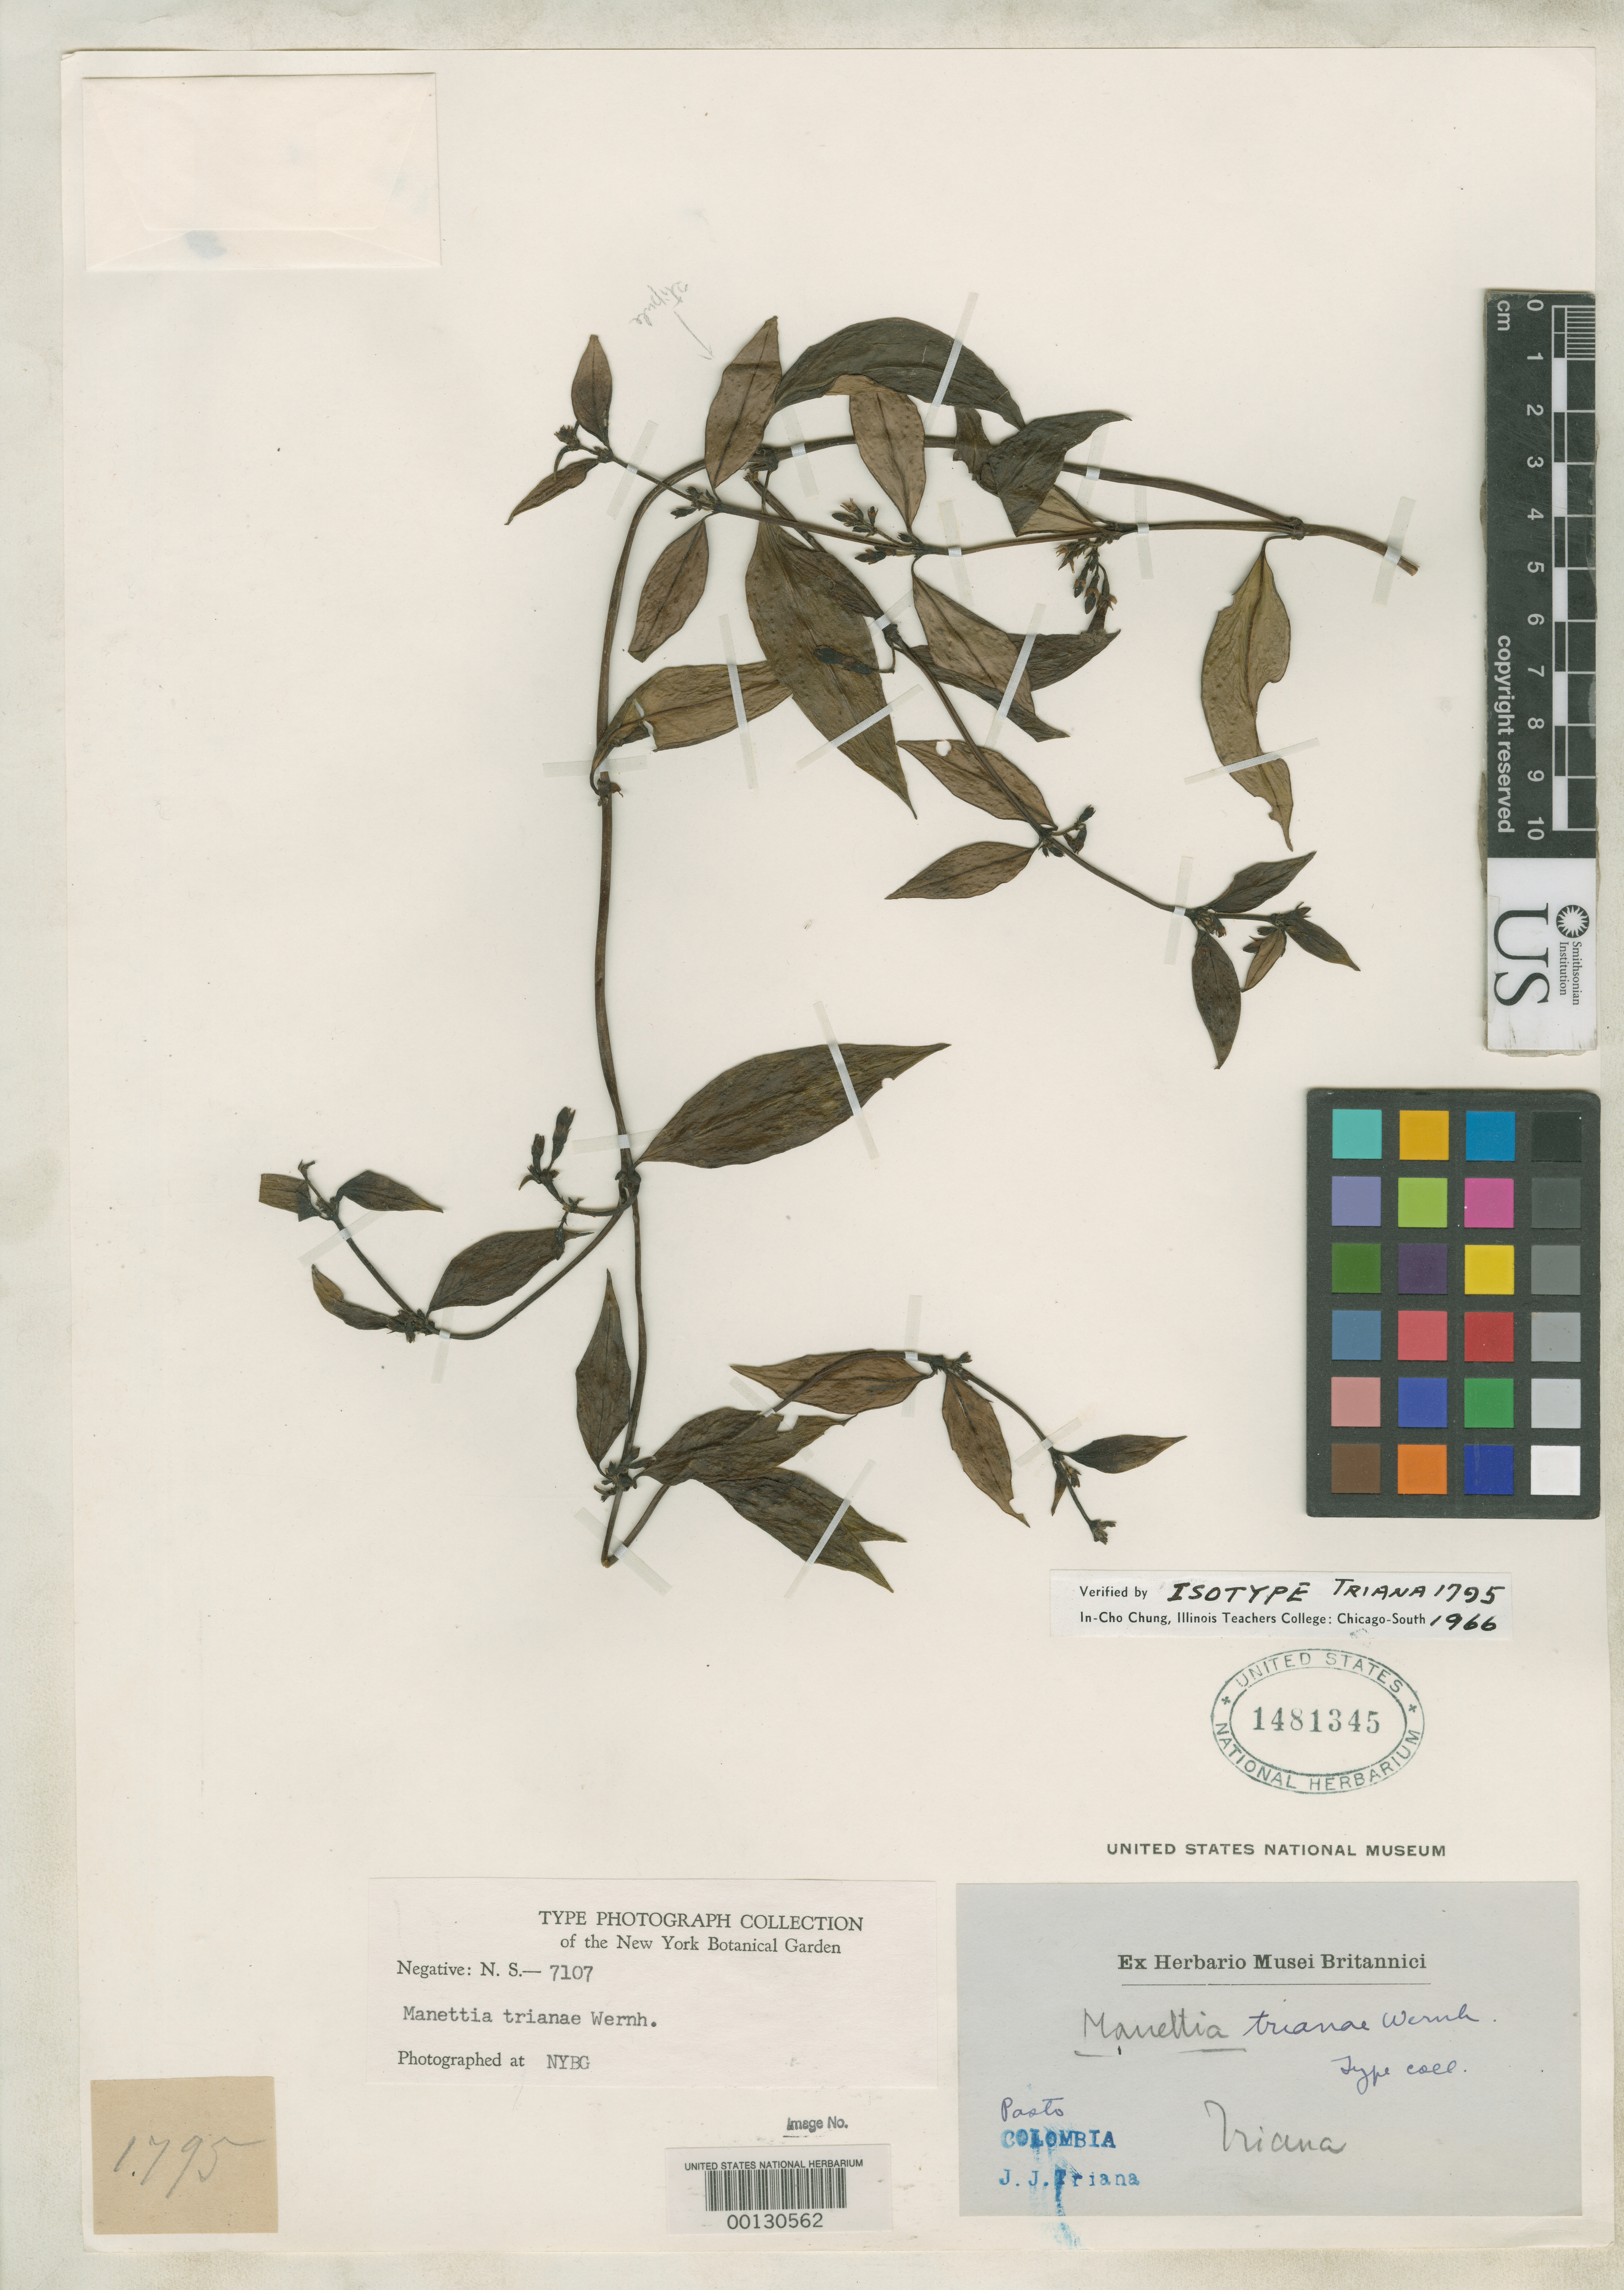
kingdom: Plantae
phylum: Tracheophyta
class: Magnoliopsida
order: Gentianales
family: Rubiaceae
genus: Manettia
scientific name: Manettia trianae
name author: Wernham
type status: Isotype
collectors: J. J. Triana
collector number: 1795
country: Colombia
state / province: Nariño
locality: Pasto.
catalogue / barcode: US 1481345